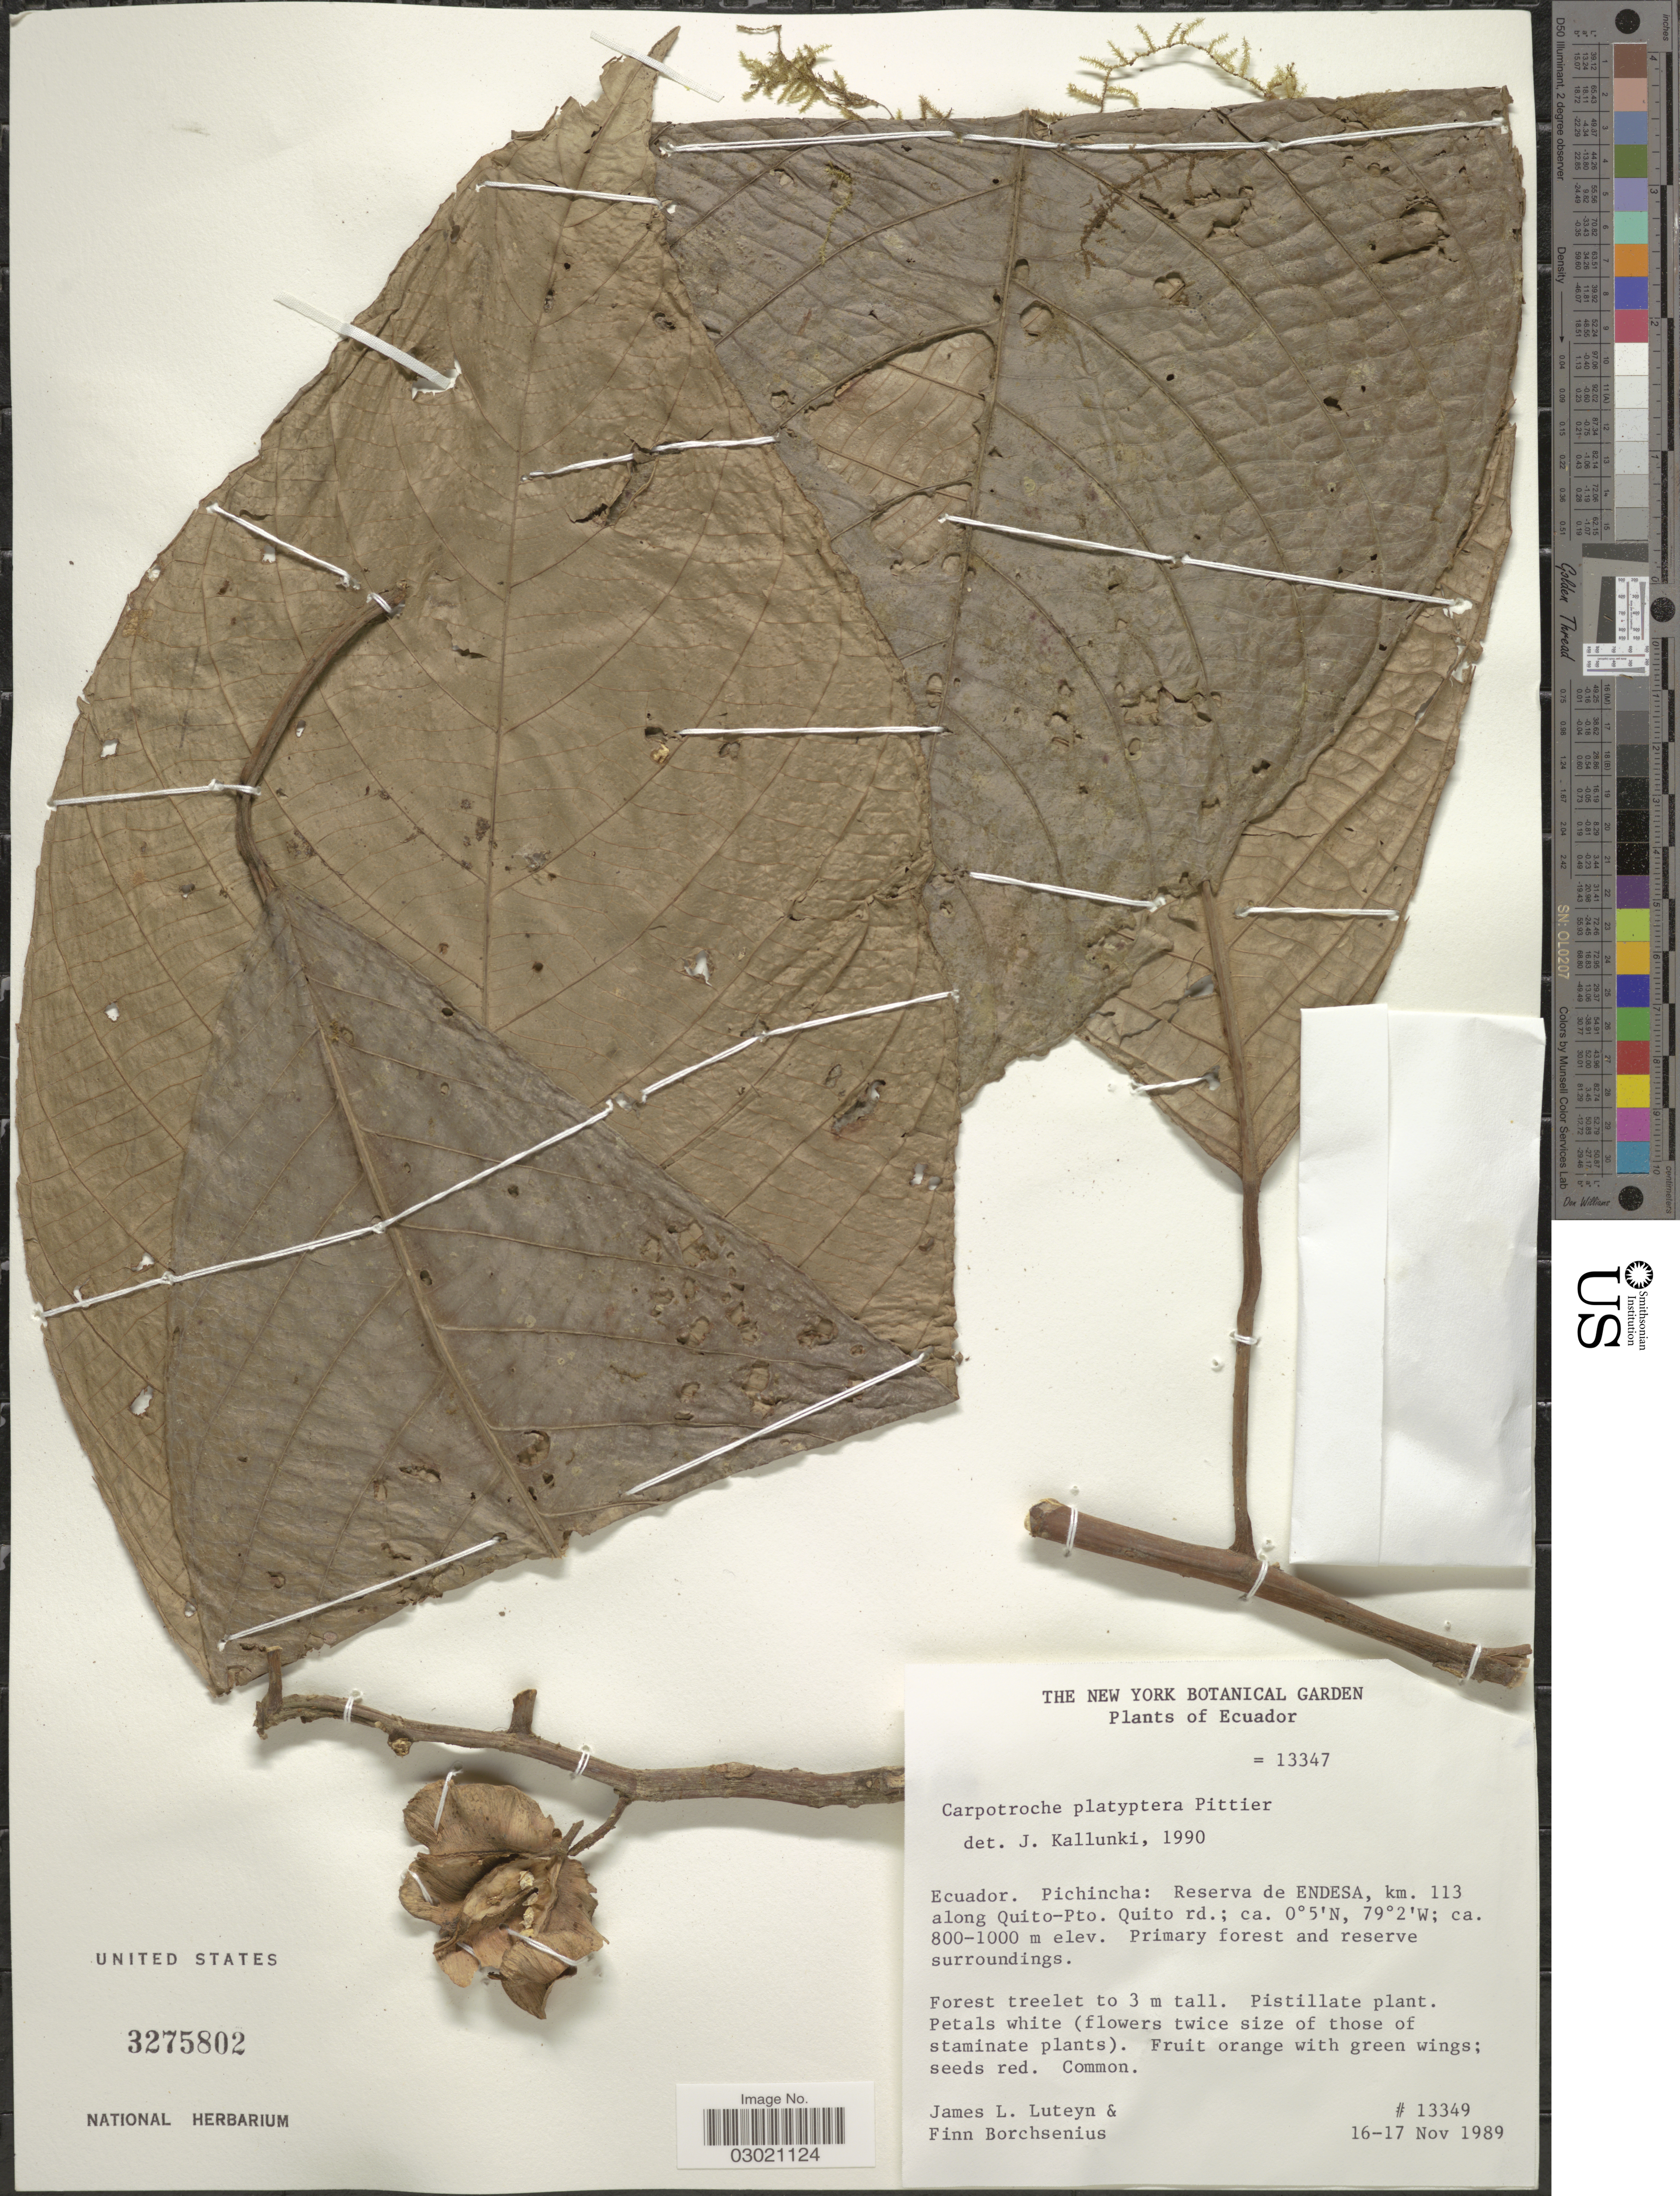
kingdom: Plantae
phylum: Tracheophyta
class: Magnoliopsida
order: Malpighiales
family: Achariaceae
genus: Carpotroche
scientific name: Carpotroche platyptera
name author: Pittier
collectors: J. L. Luteyn & F. Borchsenius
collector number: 13349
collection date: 1989-11-16/1989-11-17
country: Ecuador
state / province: Pichincha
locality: Reserva de Endesa, km. 113 along Quito-Pto. Quito rd.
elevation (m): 800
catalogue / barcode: US 3275802